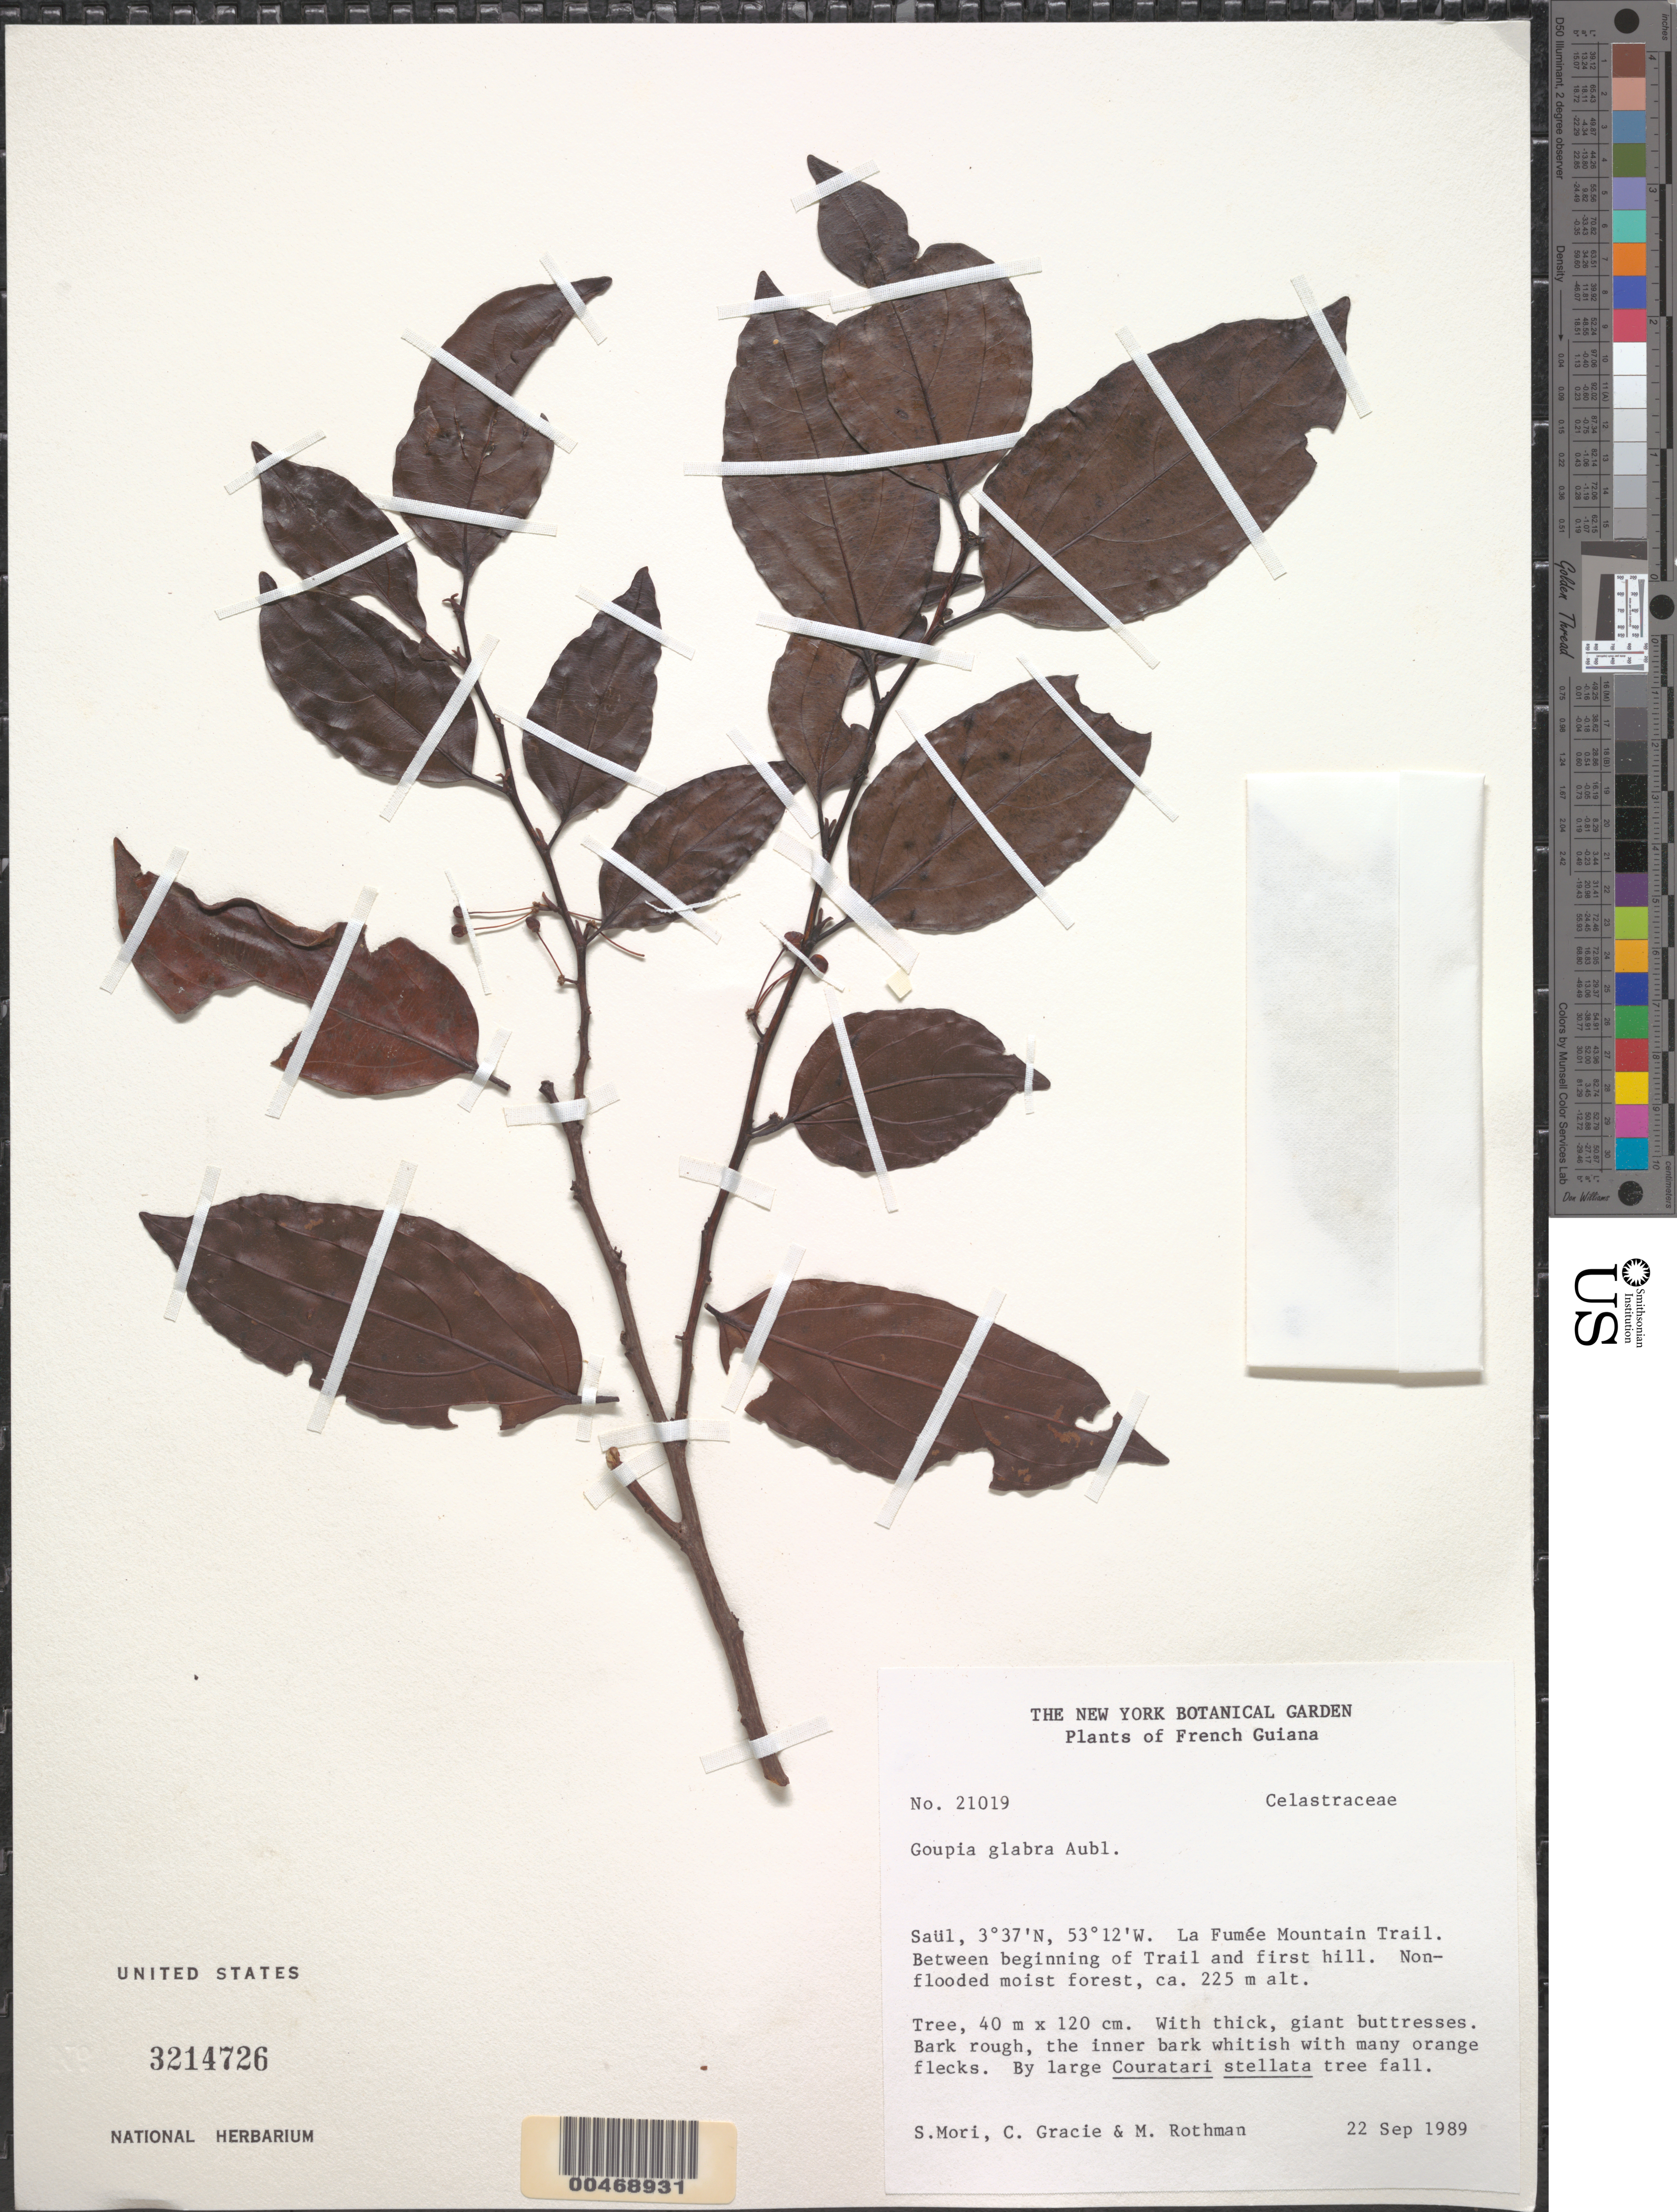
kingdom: Plantae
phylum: Tracheophyta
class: Magnoliopsida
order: Malpighiales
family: Goupiaceae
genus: Goupia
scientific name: Goupia glabra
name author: Aubl.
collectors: S. Mori, C. A. Gracie & M. Rothman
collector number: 21019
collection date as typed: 22-Sep-89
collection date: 1989-09-22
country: French Guiana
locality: Saül, La Fumée Mountain trail, between beginning of trail and first hill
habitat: Non-flooded moist forest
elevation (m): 225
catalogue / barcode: US 3214726